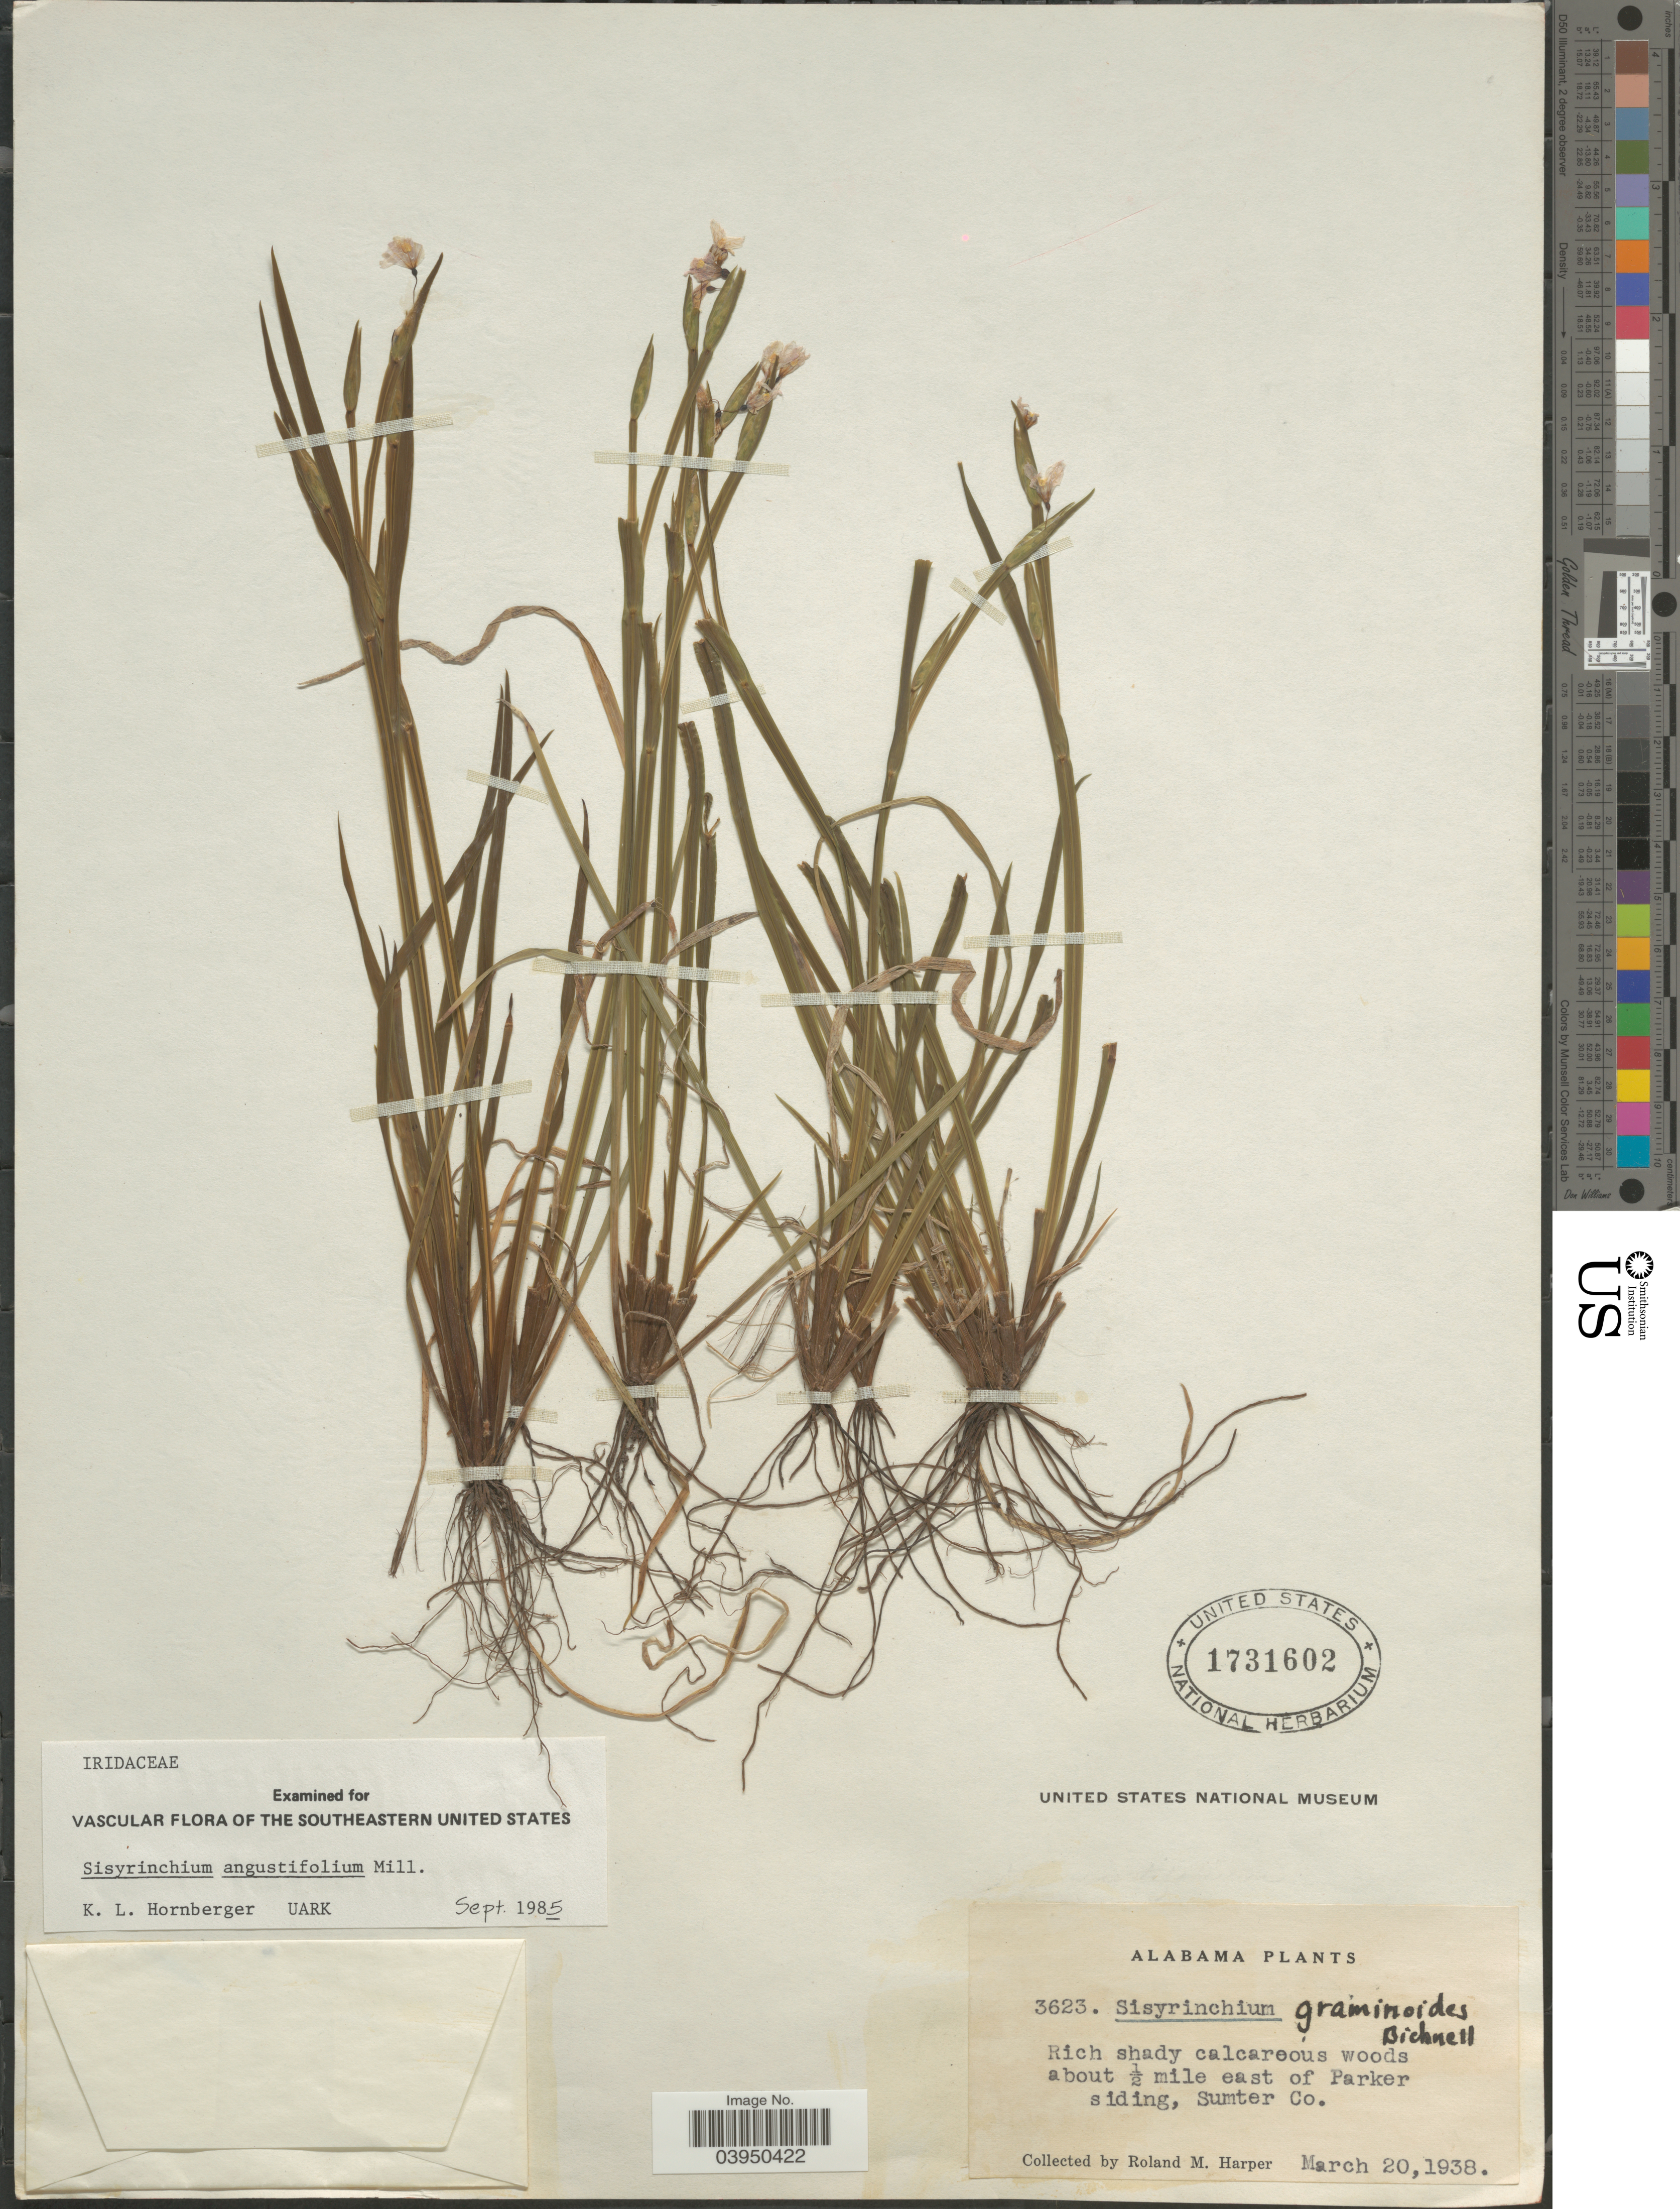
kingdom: Plantae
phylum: Tracheophyta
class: Liliopsida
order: Asparagales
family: Iridaceae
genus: Sisyrinchium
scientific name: Sisyrinchium angustifolium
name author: Mill.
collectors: R. M. Harper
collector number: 3623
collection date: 1938-03-20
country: United States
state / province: Alabama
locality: About ½ mile east of Parker siding, Sumter Co.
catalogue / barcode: US 1731602